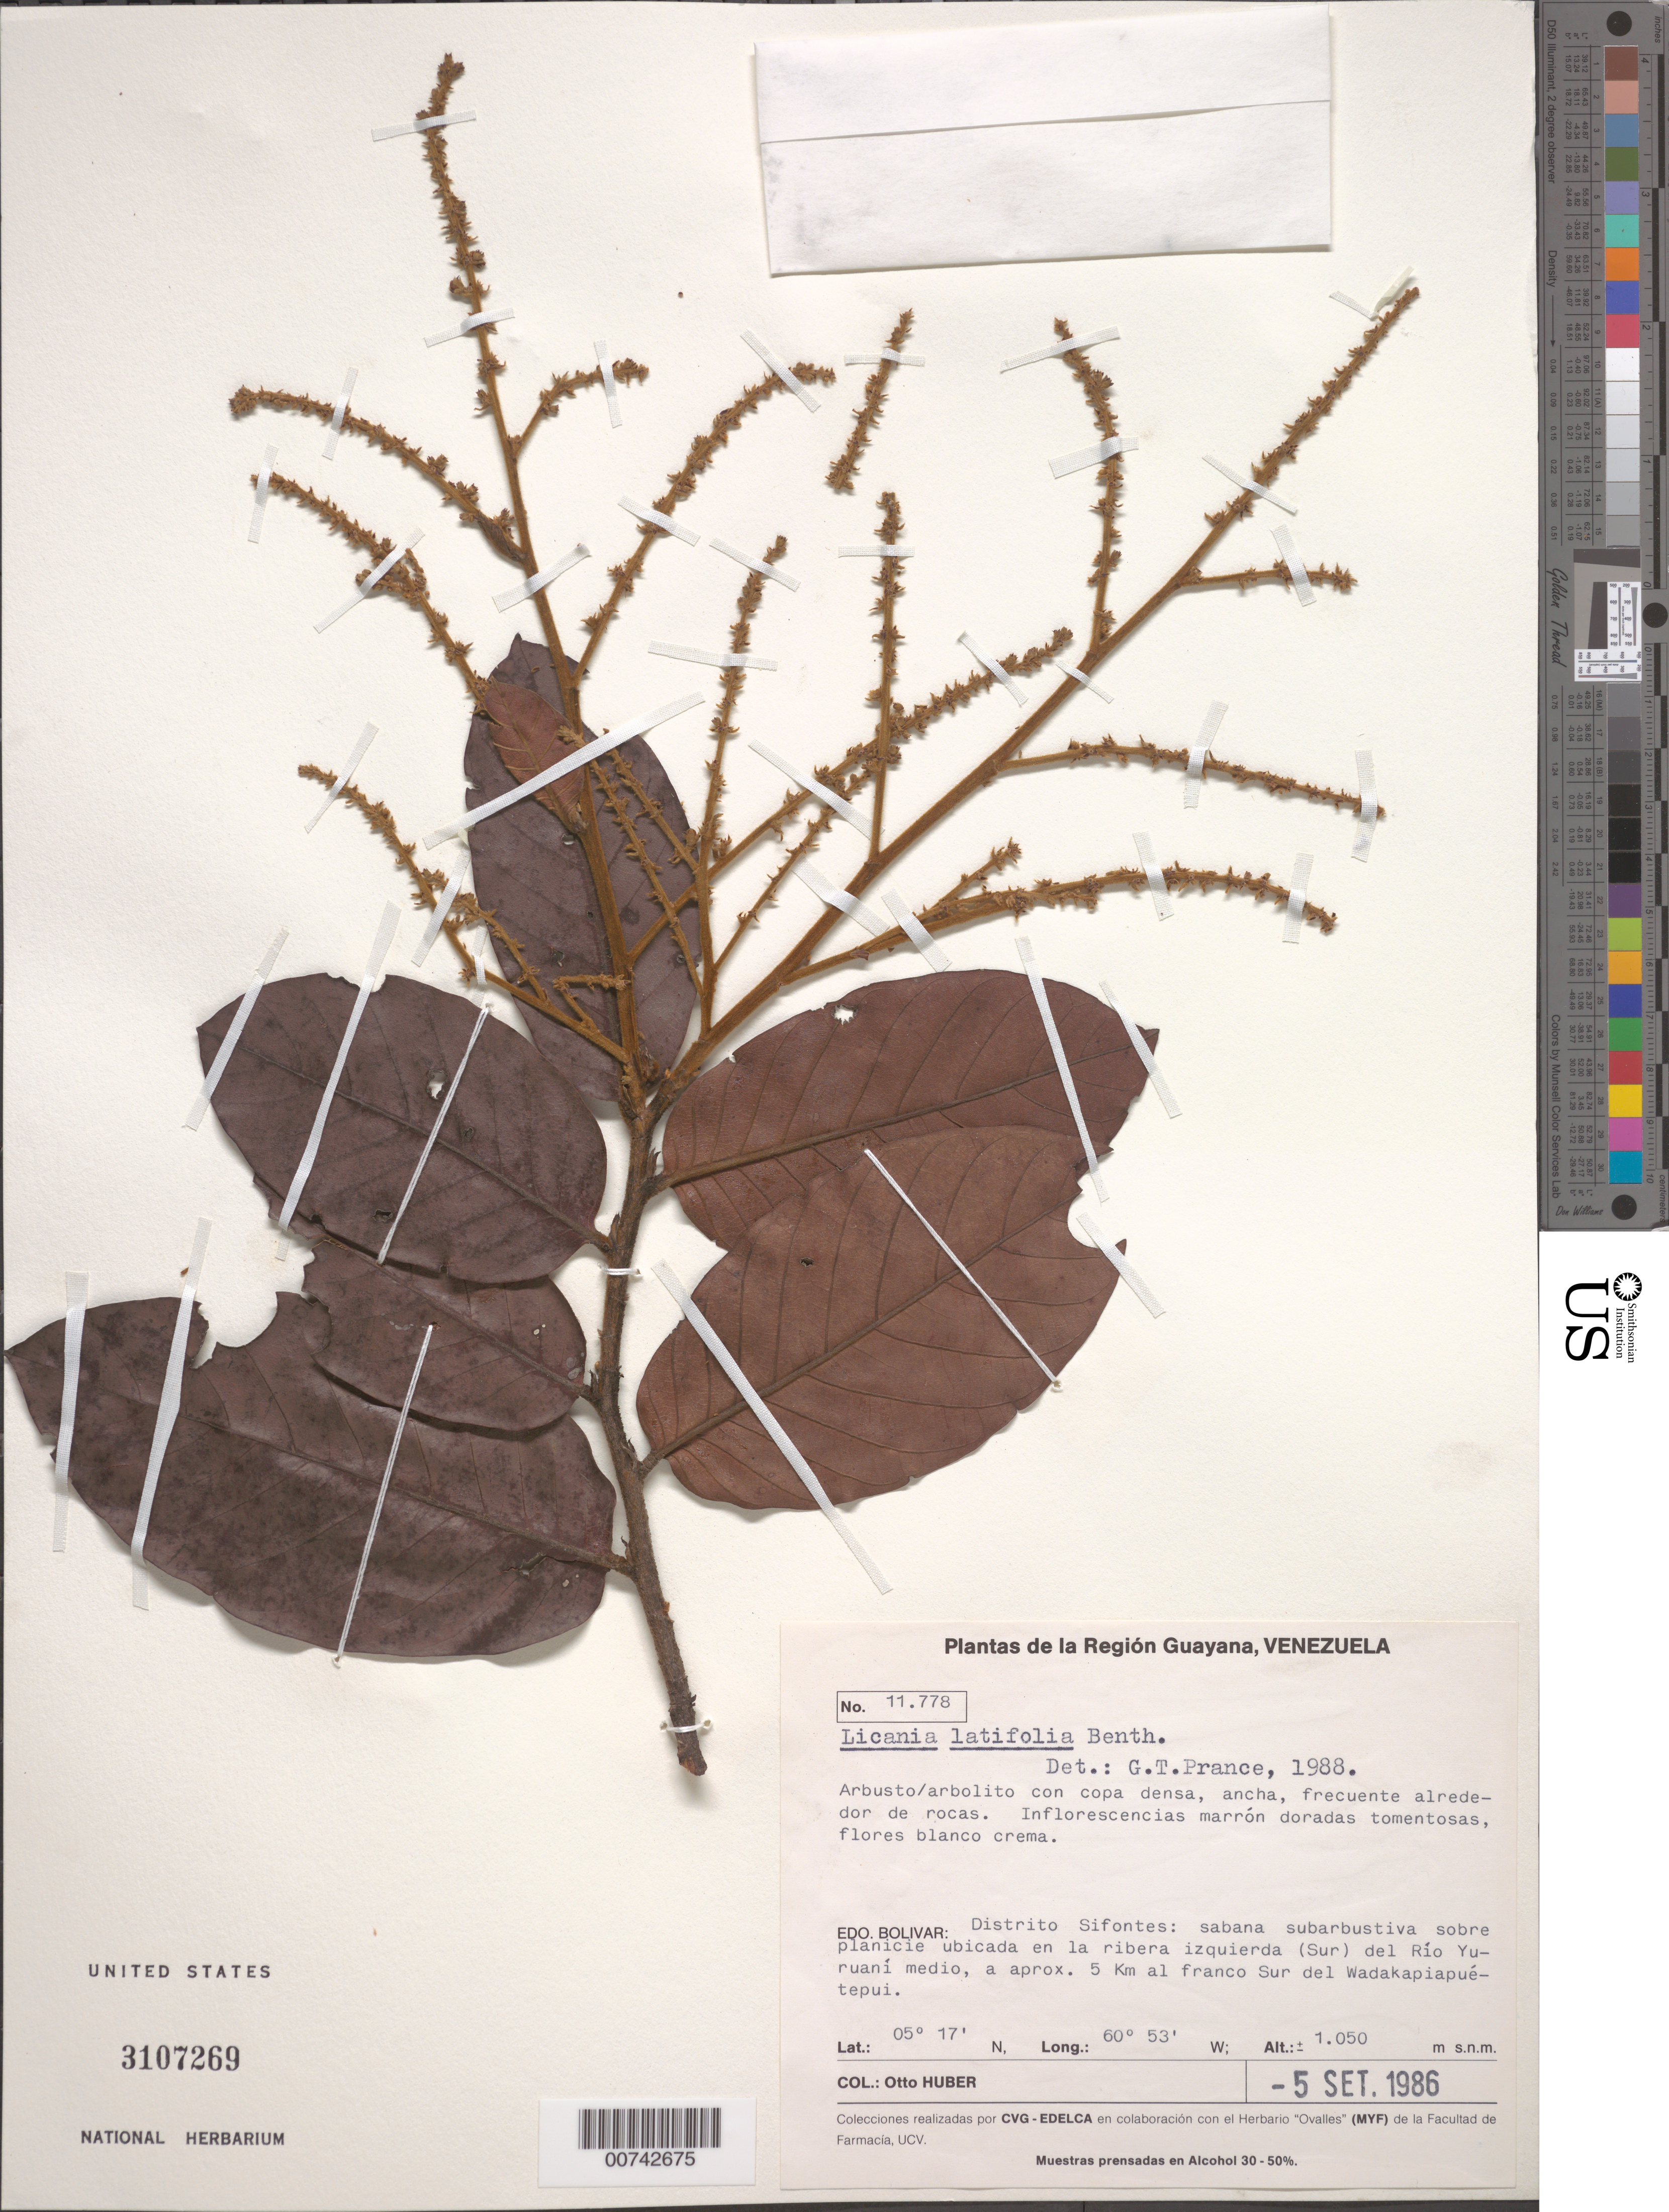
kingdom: Plantae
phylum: Tracheophyta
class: Magnoliopsida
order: Malpighiales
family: Chrysobalanaceae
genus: Licania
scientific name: Licania latifolia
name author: Benth. ex Hook. f.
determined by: Prance, G. T.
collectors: O. Huber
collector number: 11778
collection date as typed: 5-Sep-86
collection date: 1986-09-05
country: Venezuela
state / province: Bolívar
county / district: Sifontes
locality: Río Yuruani medio, en la ribera izquierda (Sur), aprox. 5 km al franco Sur del Wadakapiapuetepuí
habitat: Alred. De rocas. Sabana subarbustiva sobre planici ubicade n la ribera izquierda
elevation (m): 1050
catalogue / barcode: US 3107269